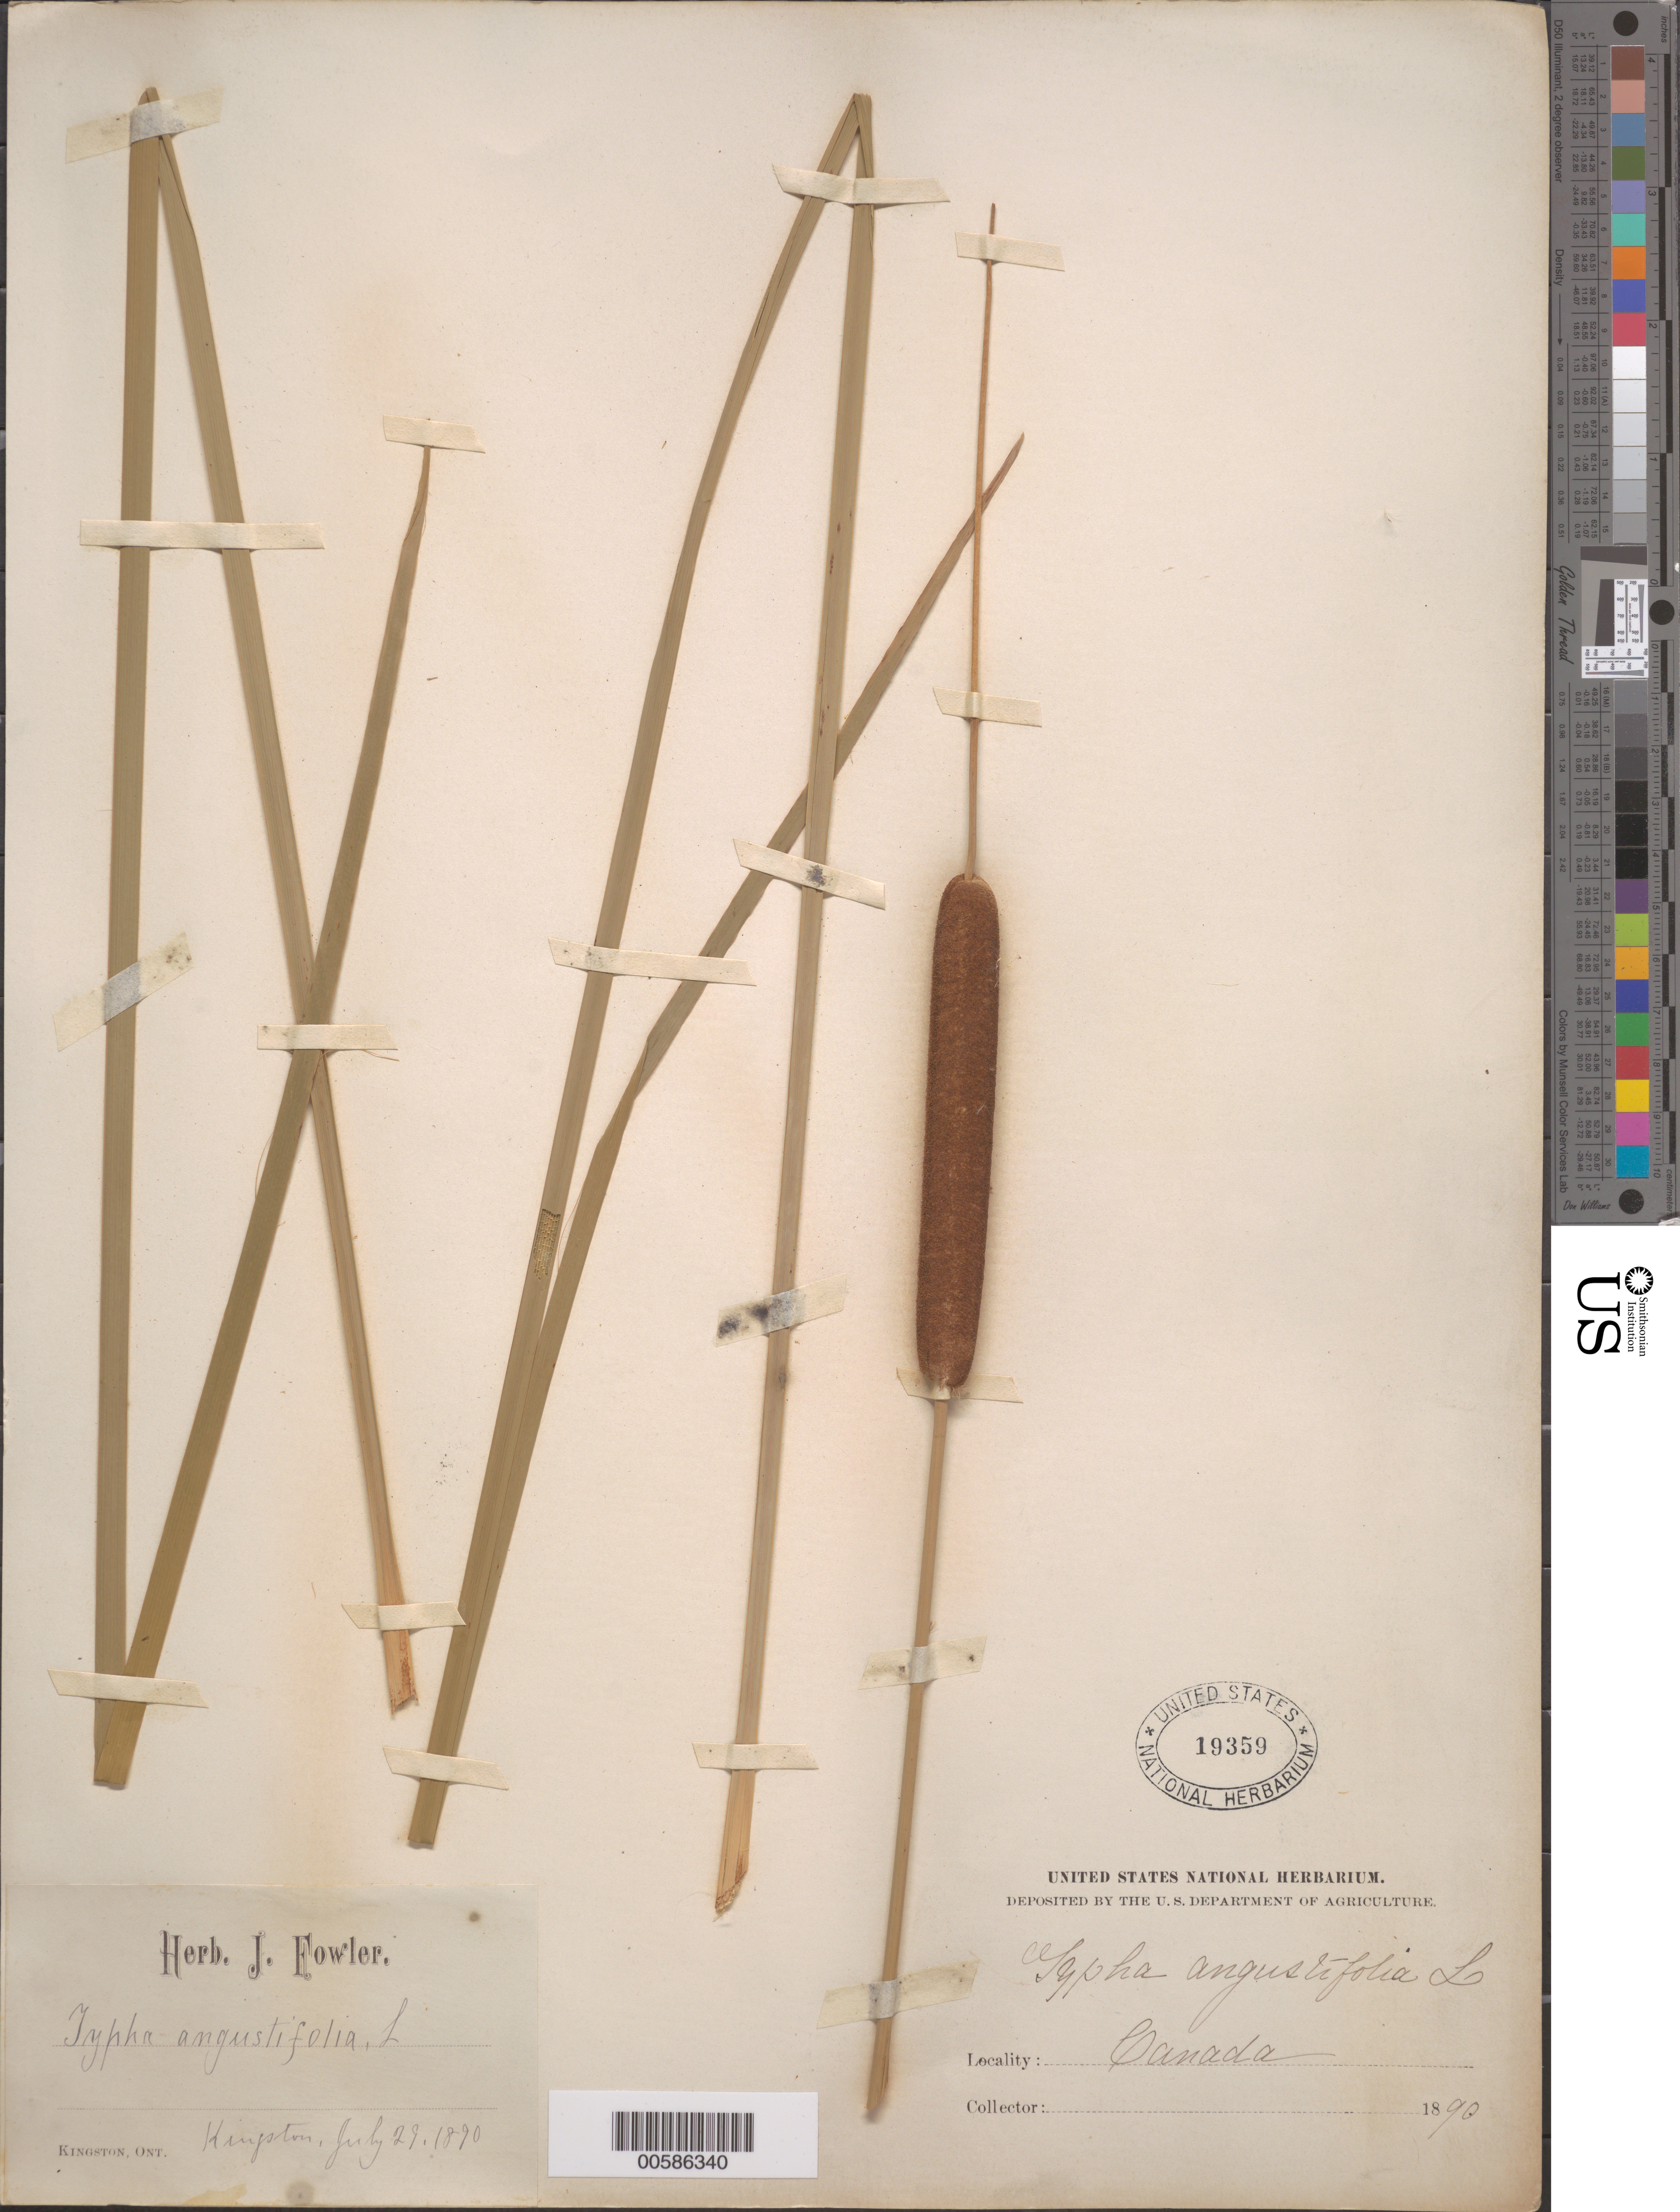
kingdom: Plantae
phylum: Tracheophyta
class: Liliopsida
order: Poales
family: Typhaceae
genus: Typha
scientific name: Typha angustifolia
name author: L.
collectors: J. P. Fowler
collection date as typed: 29 Jul 1890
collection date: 1890-07-29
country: Canada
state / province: Ontario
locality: Kingston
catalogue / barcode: US 19359